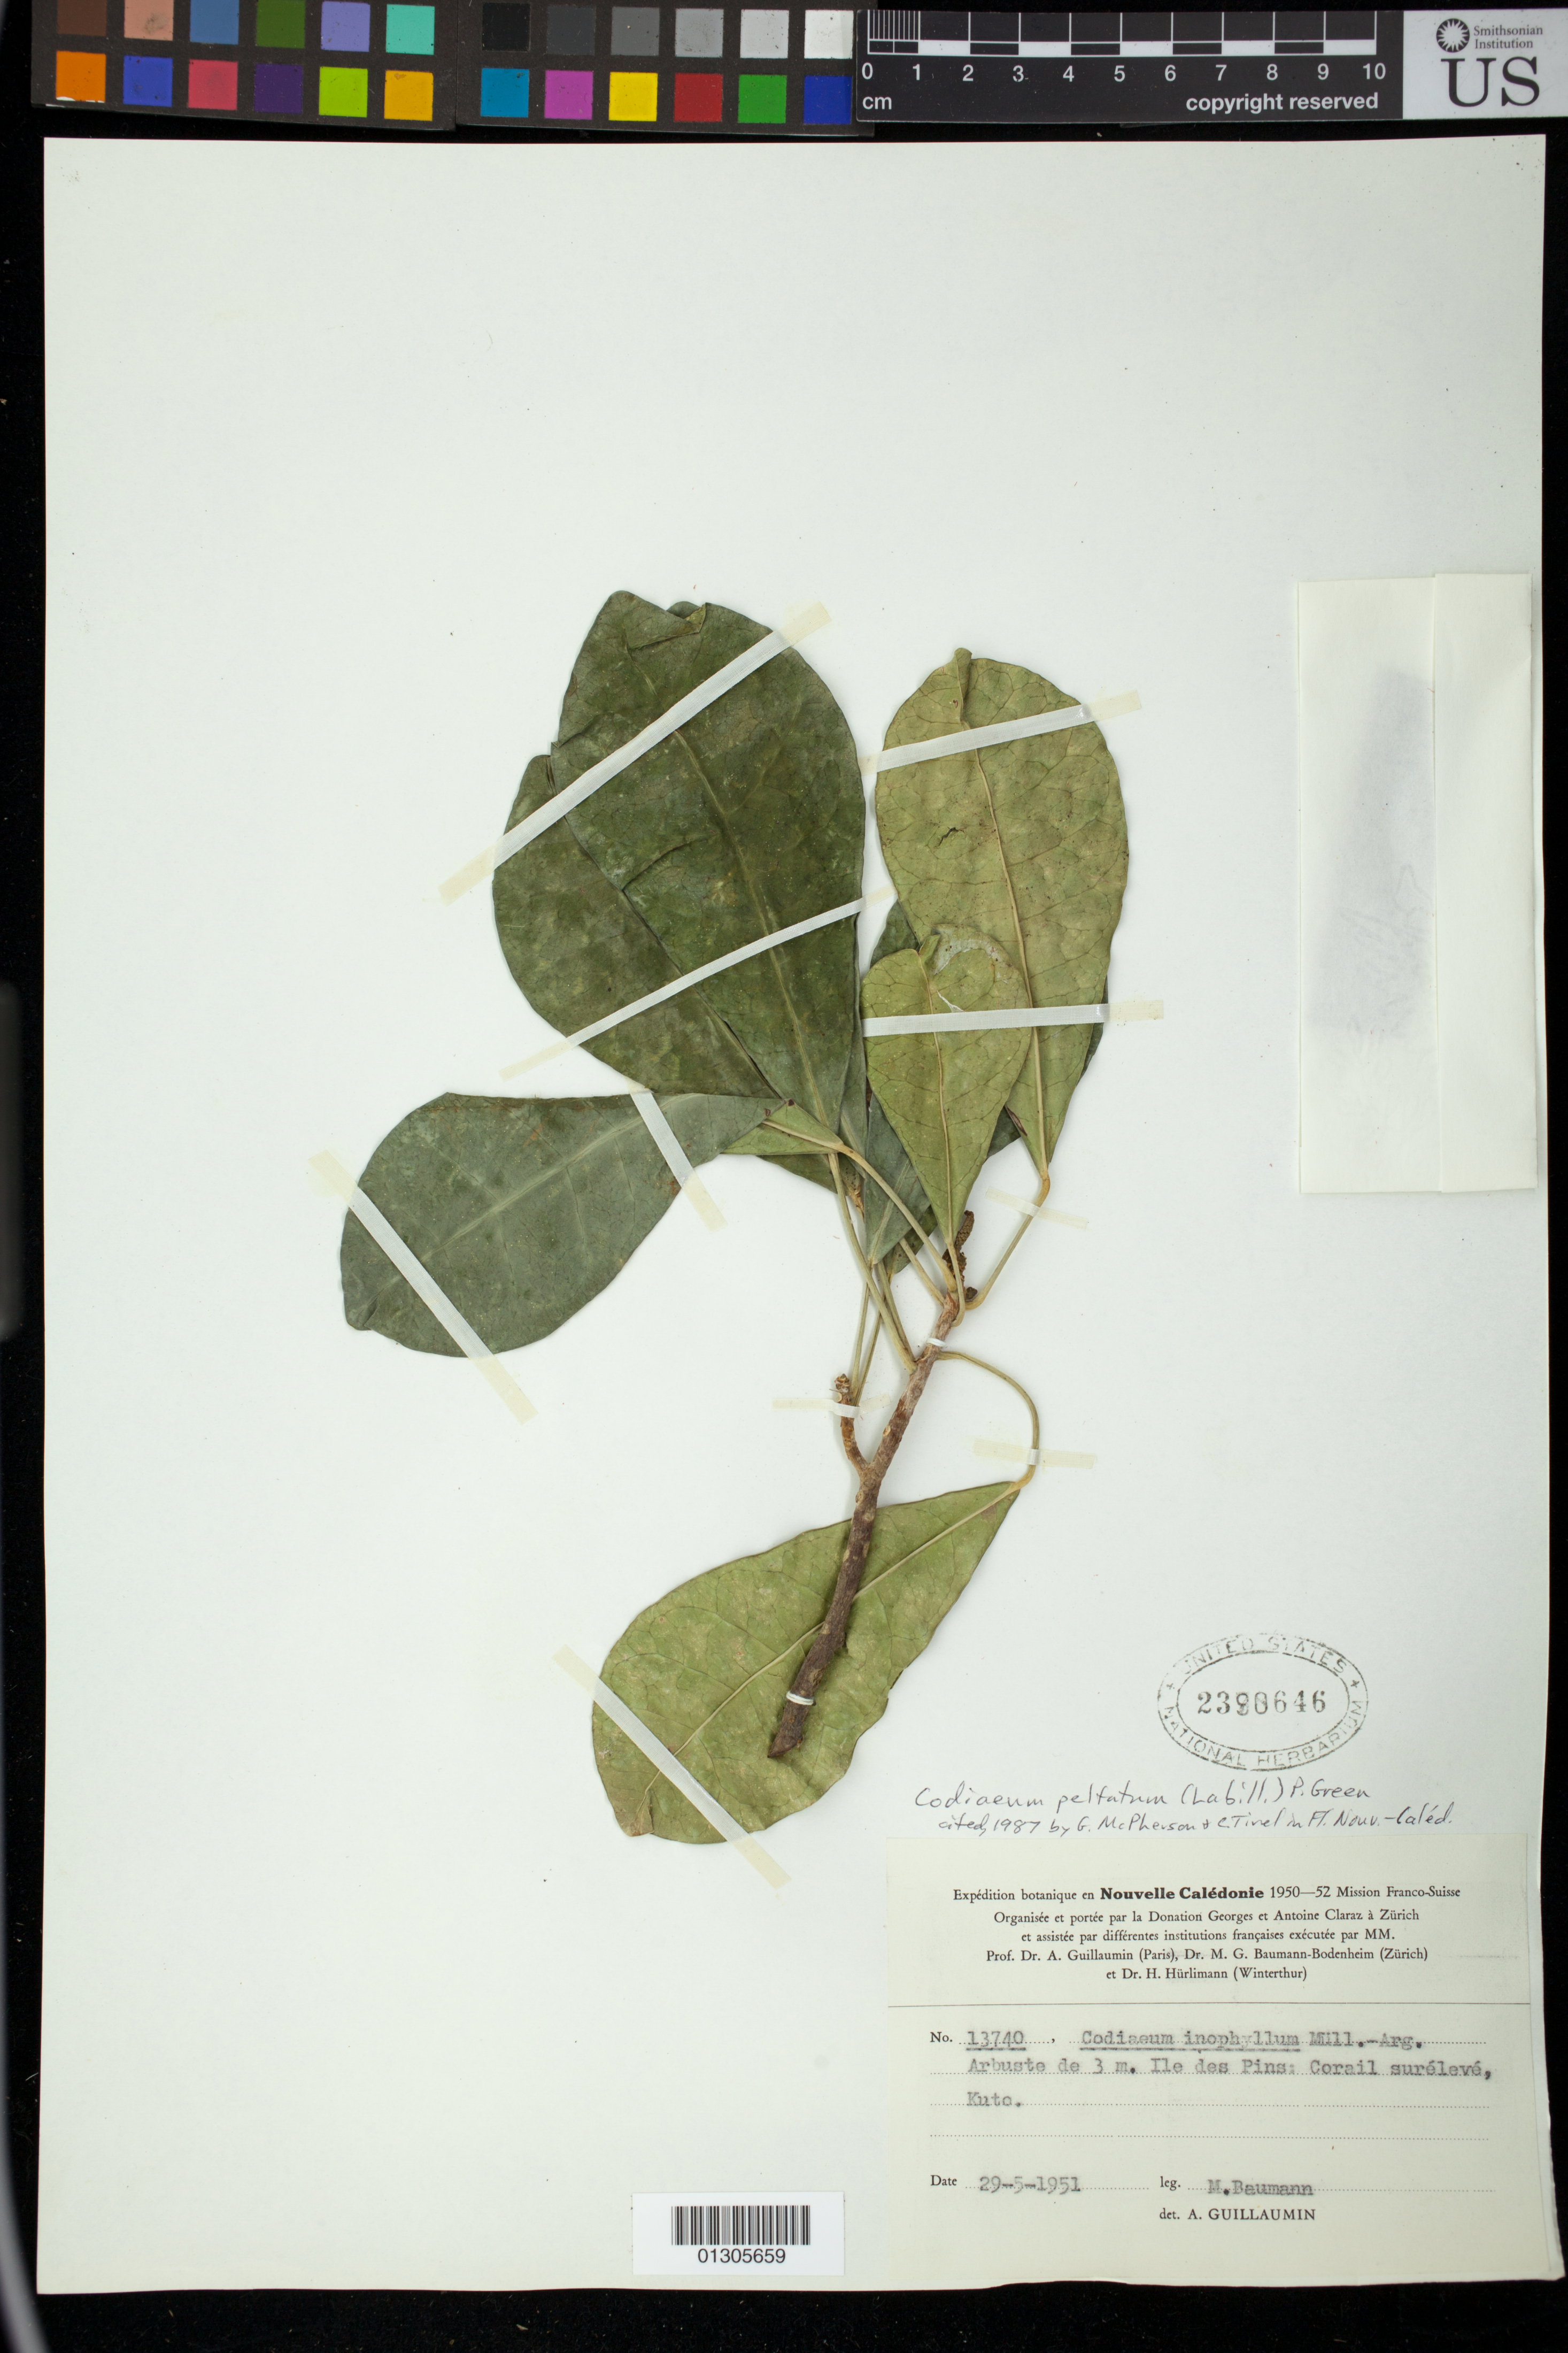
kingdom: Plantae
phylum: Tracheophyta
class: Magnoliopsida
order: Malpighiales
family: Euphorbiaceae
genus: Codiaeum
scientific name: Codiaeum peltatum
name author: P.S. Green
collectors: M. G. Baumann-Bodenheim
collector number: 13740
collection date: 1951-05-29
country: New Caledonia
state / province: Loyalty Islands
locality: Ile des Pins: Corail sureleve, Kuto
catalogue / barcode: US 2390646